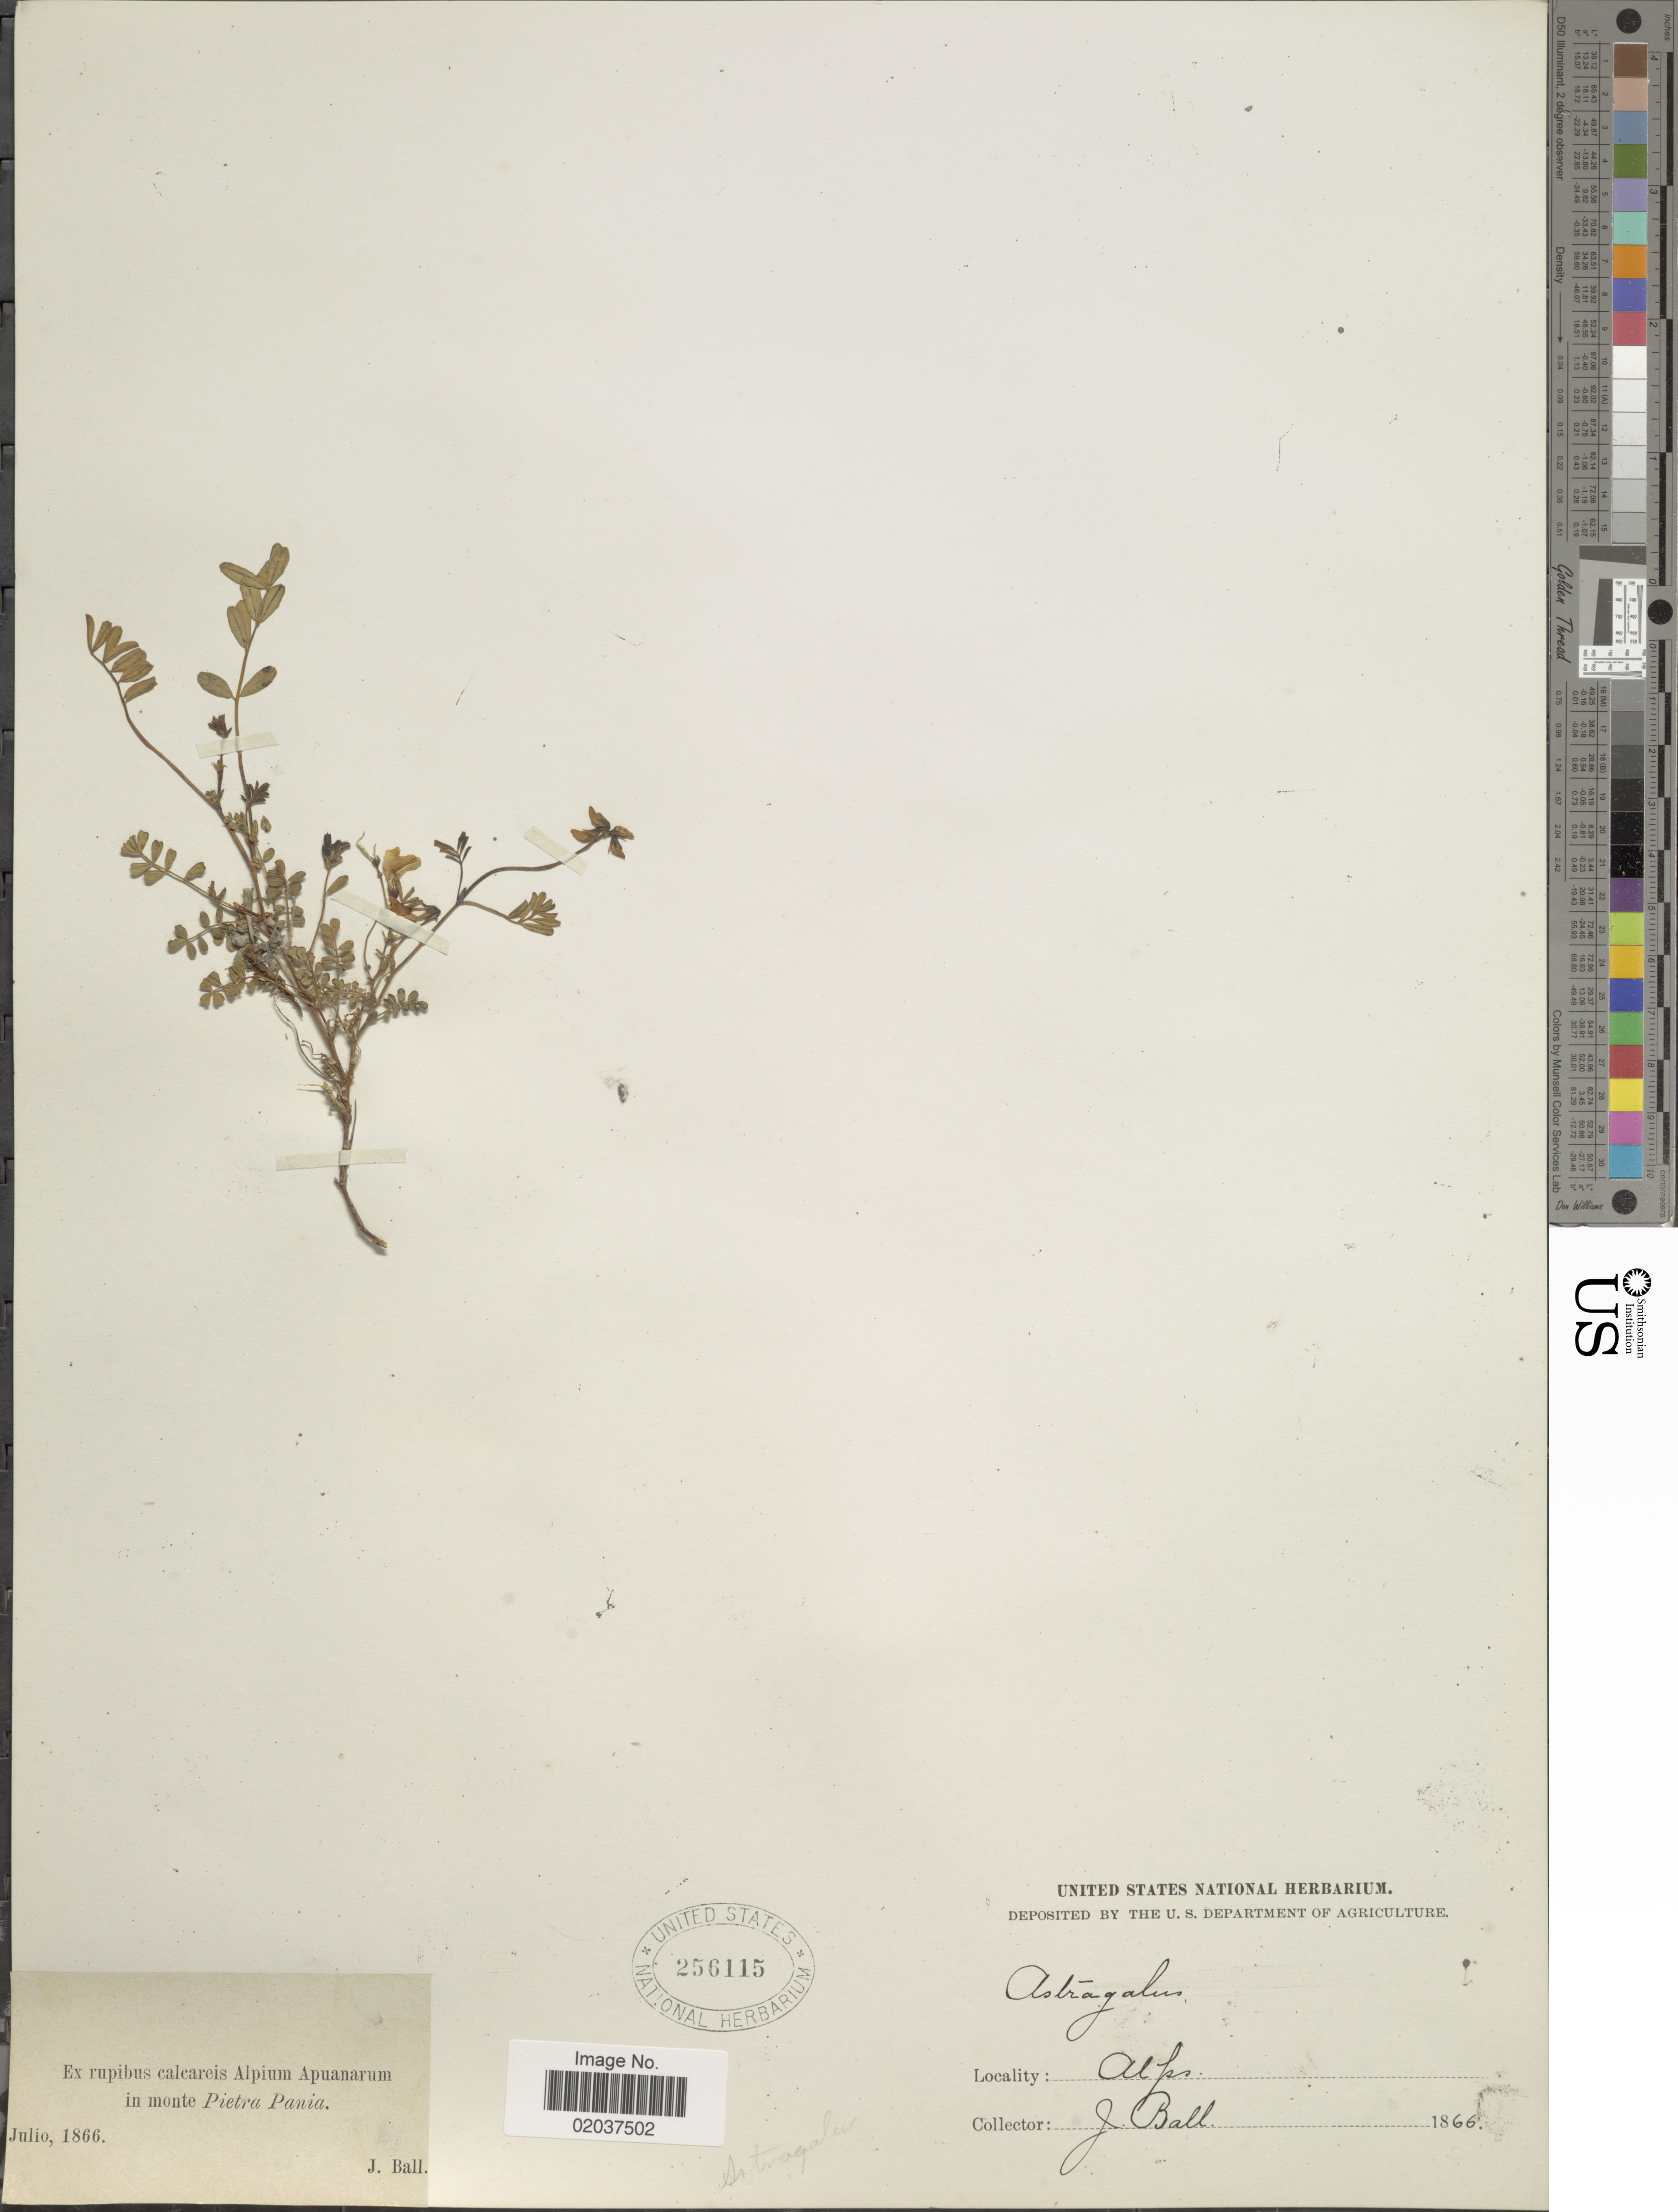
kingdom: Plantae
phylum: Tracheophyta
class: Magnoliopsida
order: Fabales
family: Fabaceae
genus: Astragalus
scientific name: Astragalus sp.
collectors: J. Ball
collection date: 1866-07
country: Italy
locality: In monte Pietra Pania, Alps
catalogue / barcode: US 256115